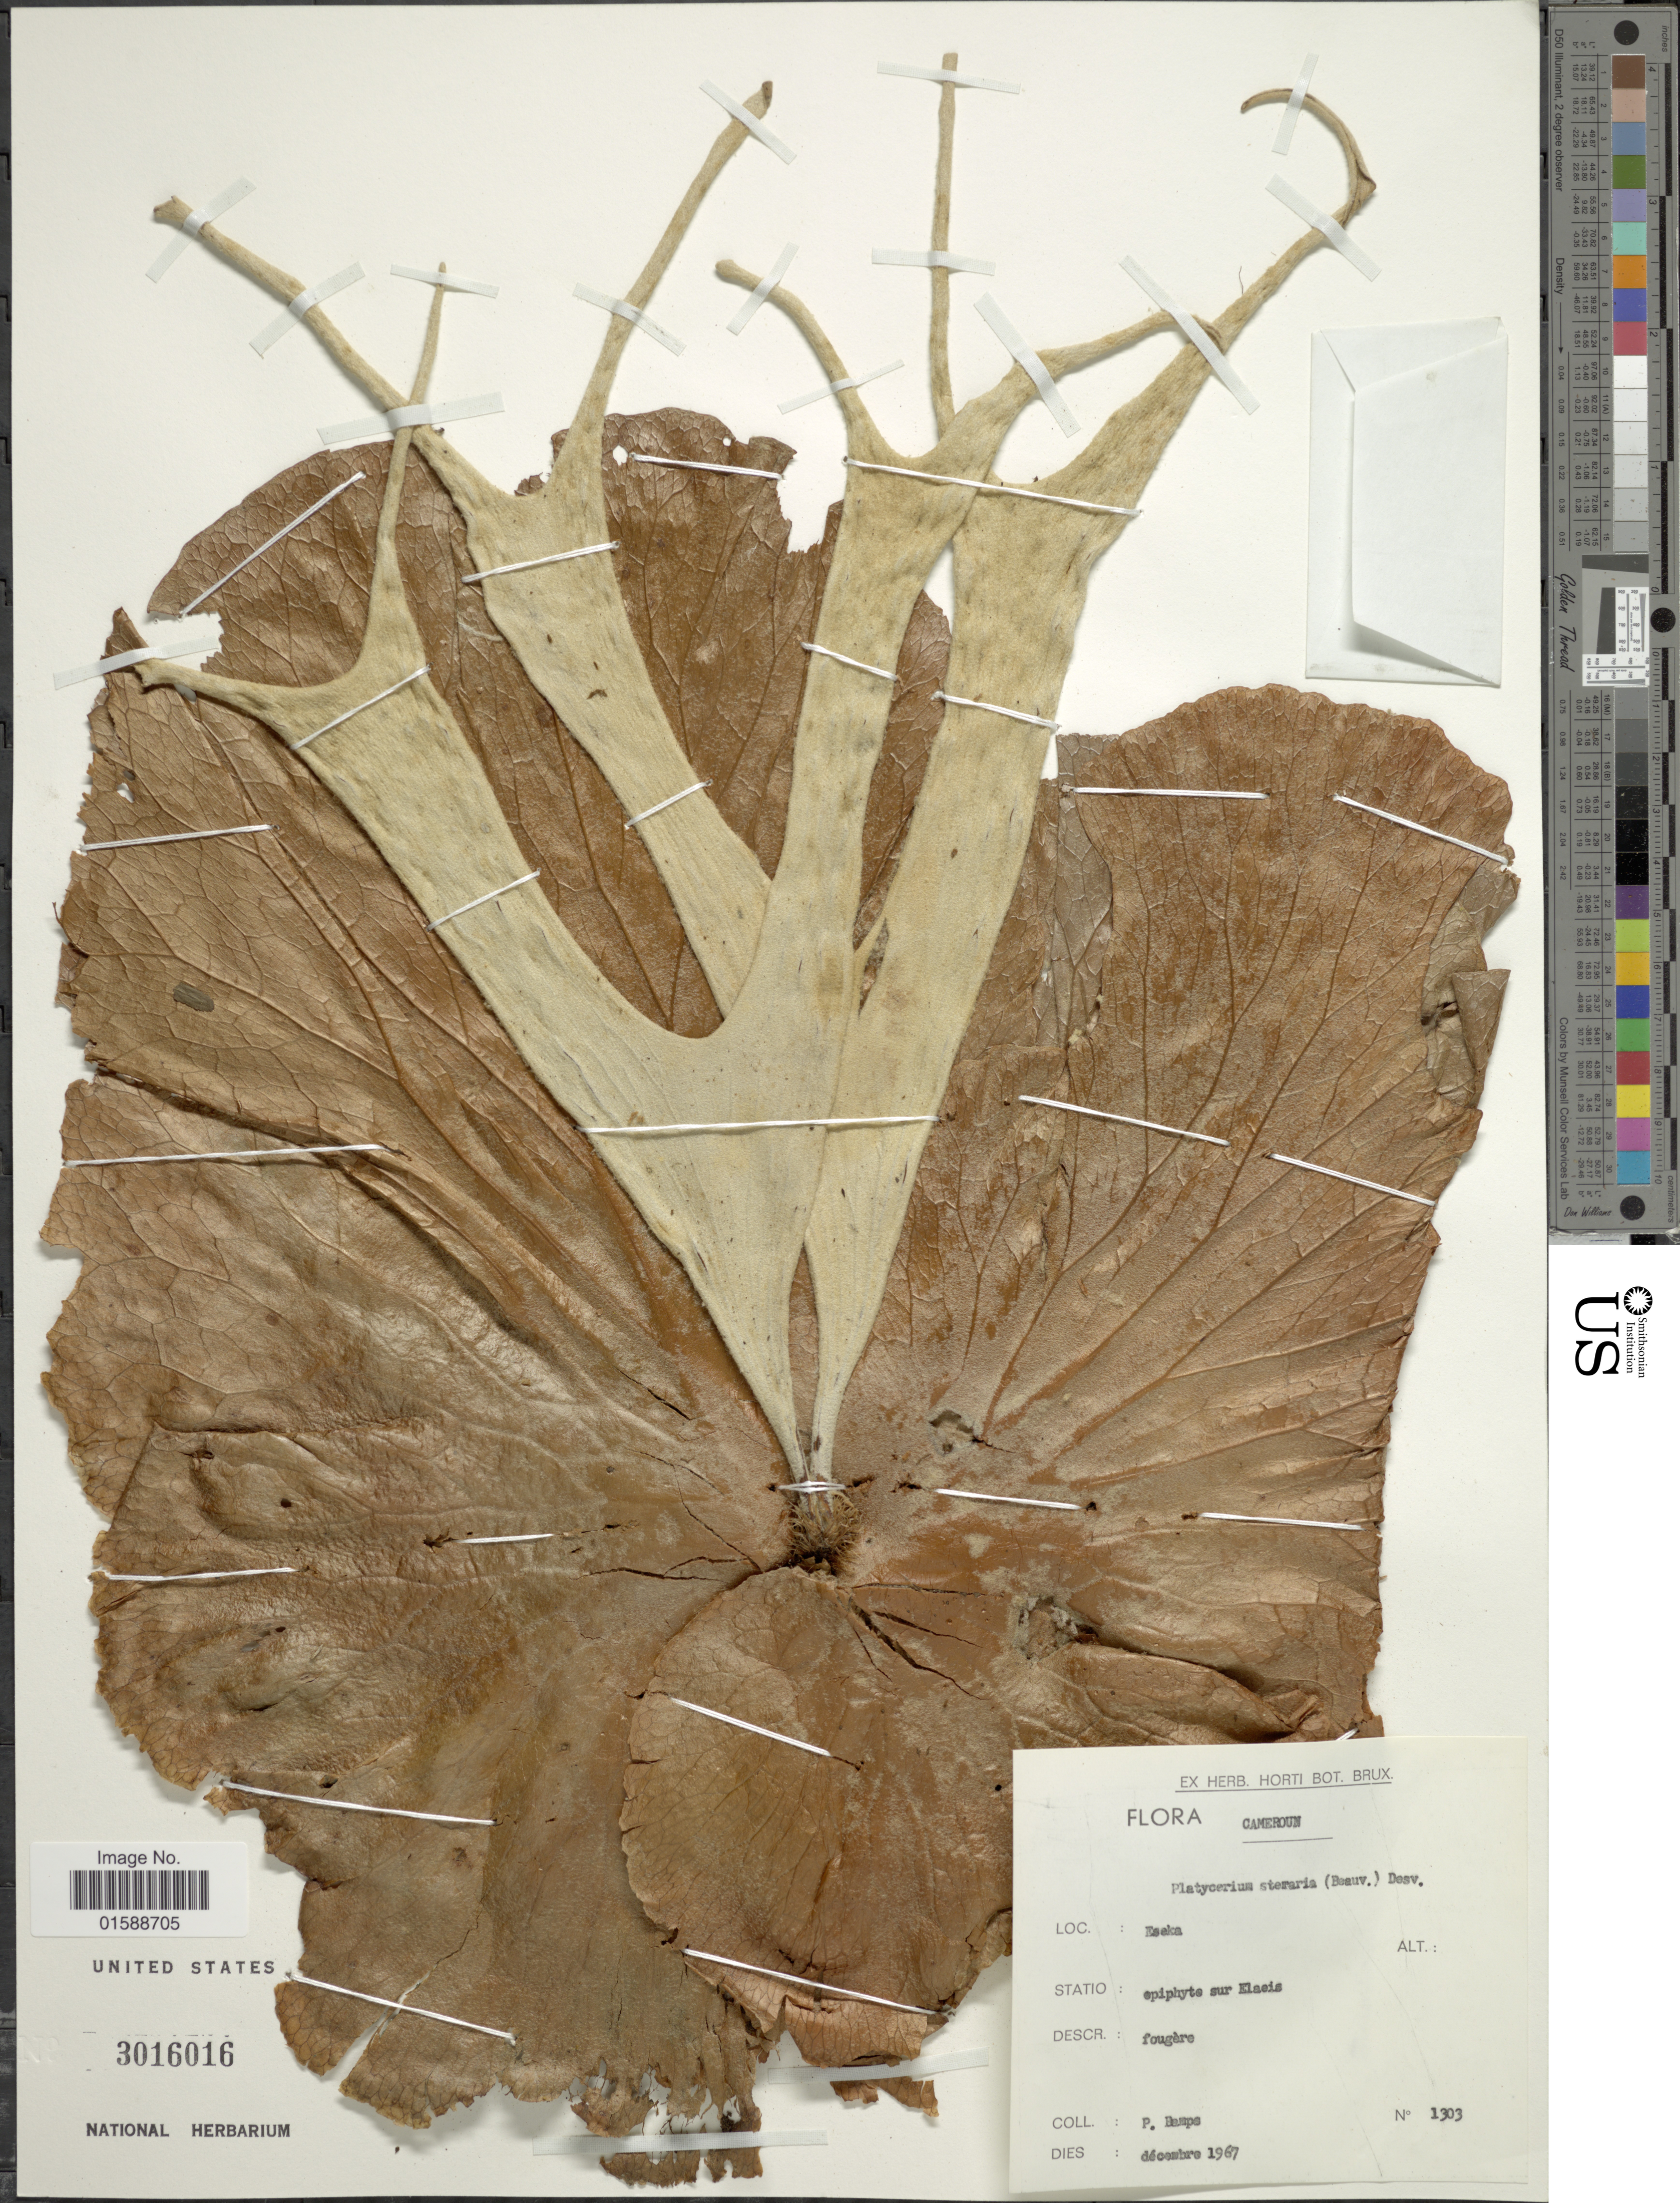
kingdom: Plantae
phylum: Tracheophyta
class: Polypodiopsida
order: Polypodiales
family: Polypodiaceae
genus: Platycerium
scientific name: Platycerium stemaria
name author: (P. Beauv.) Desv.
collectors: P. Bamps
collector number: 1303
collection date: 1967-12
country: Cameroon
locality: Eseka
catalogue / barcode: US 3016016